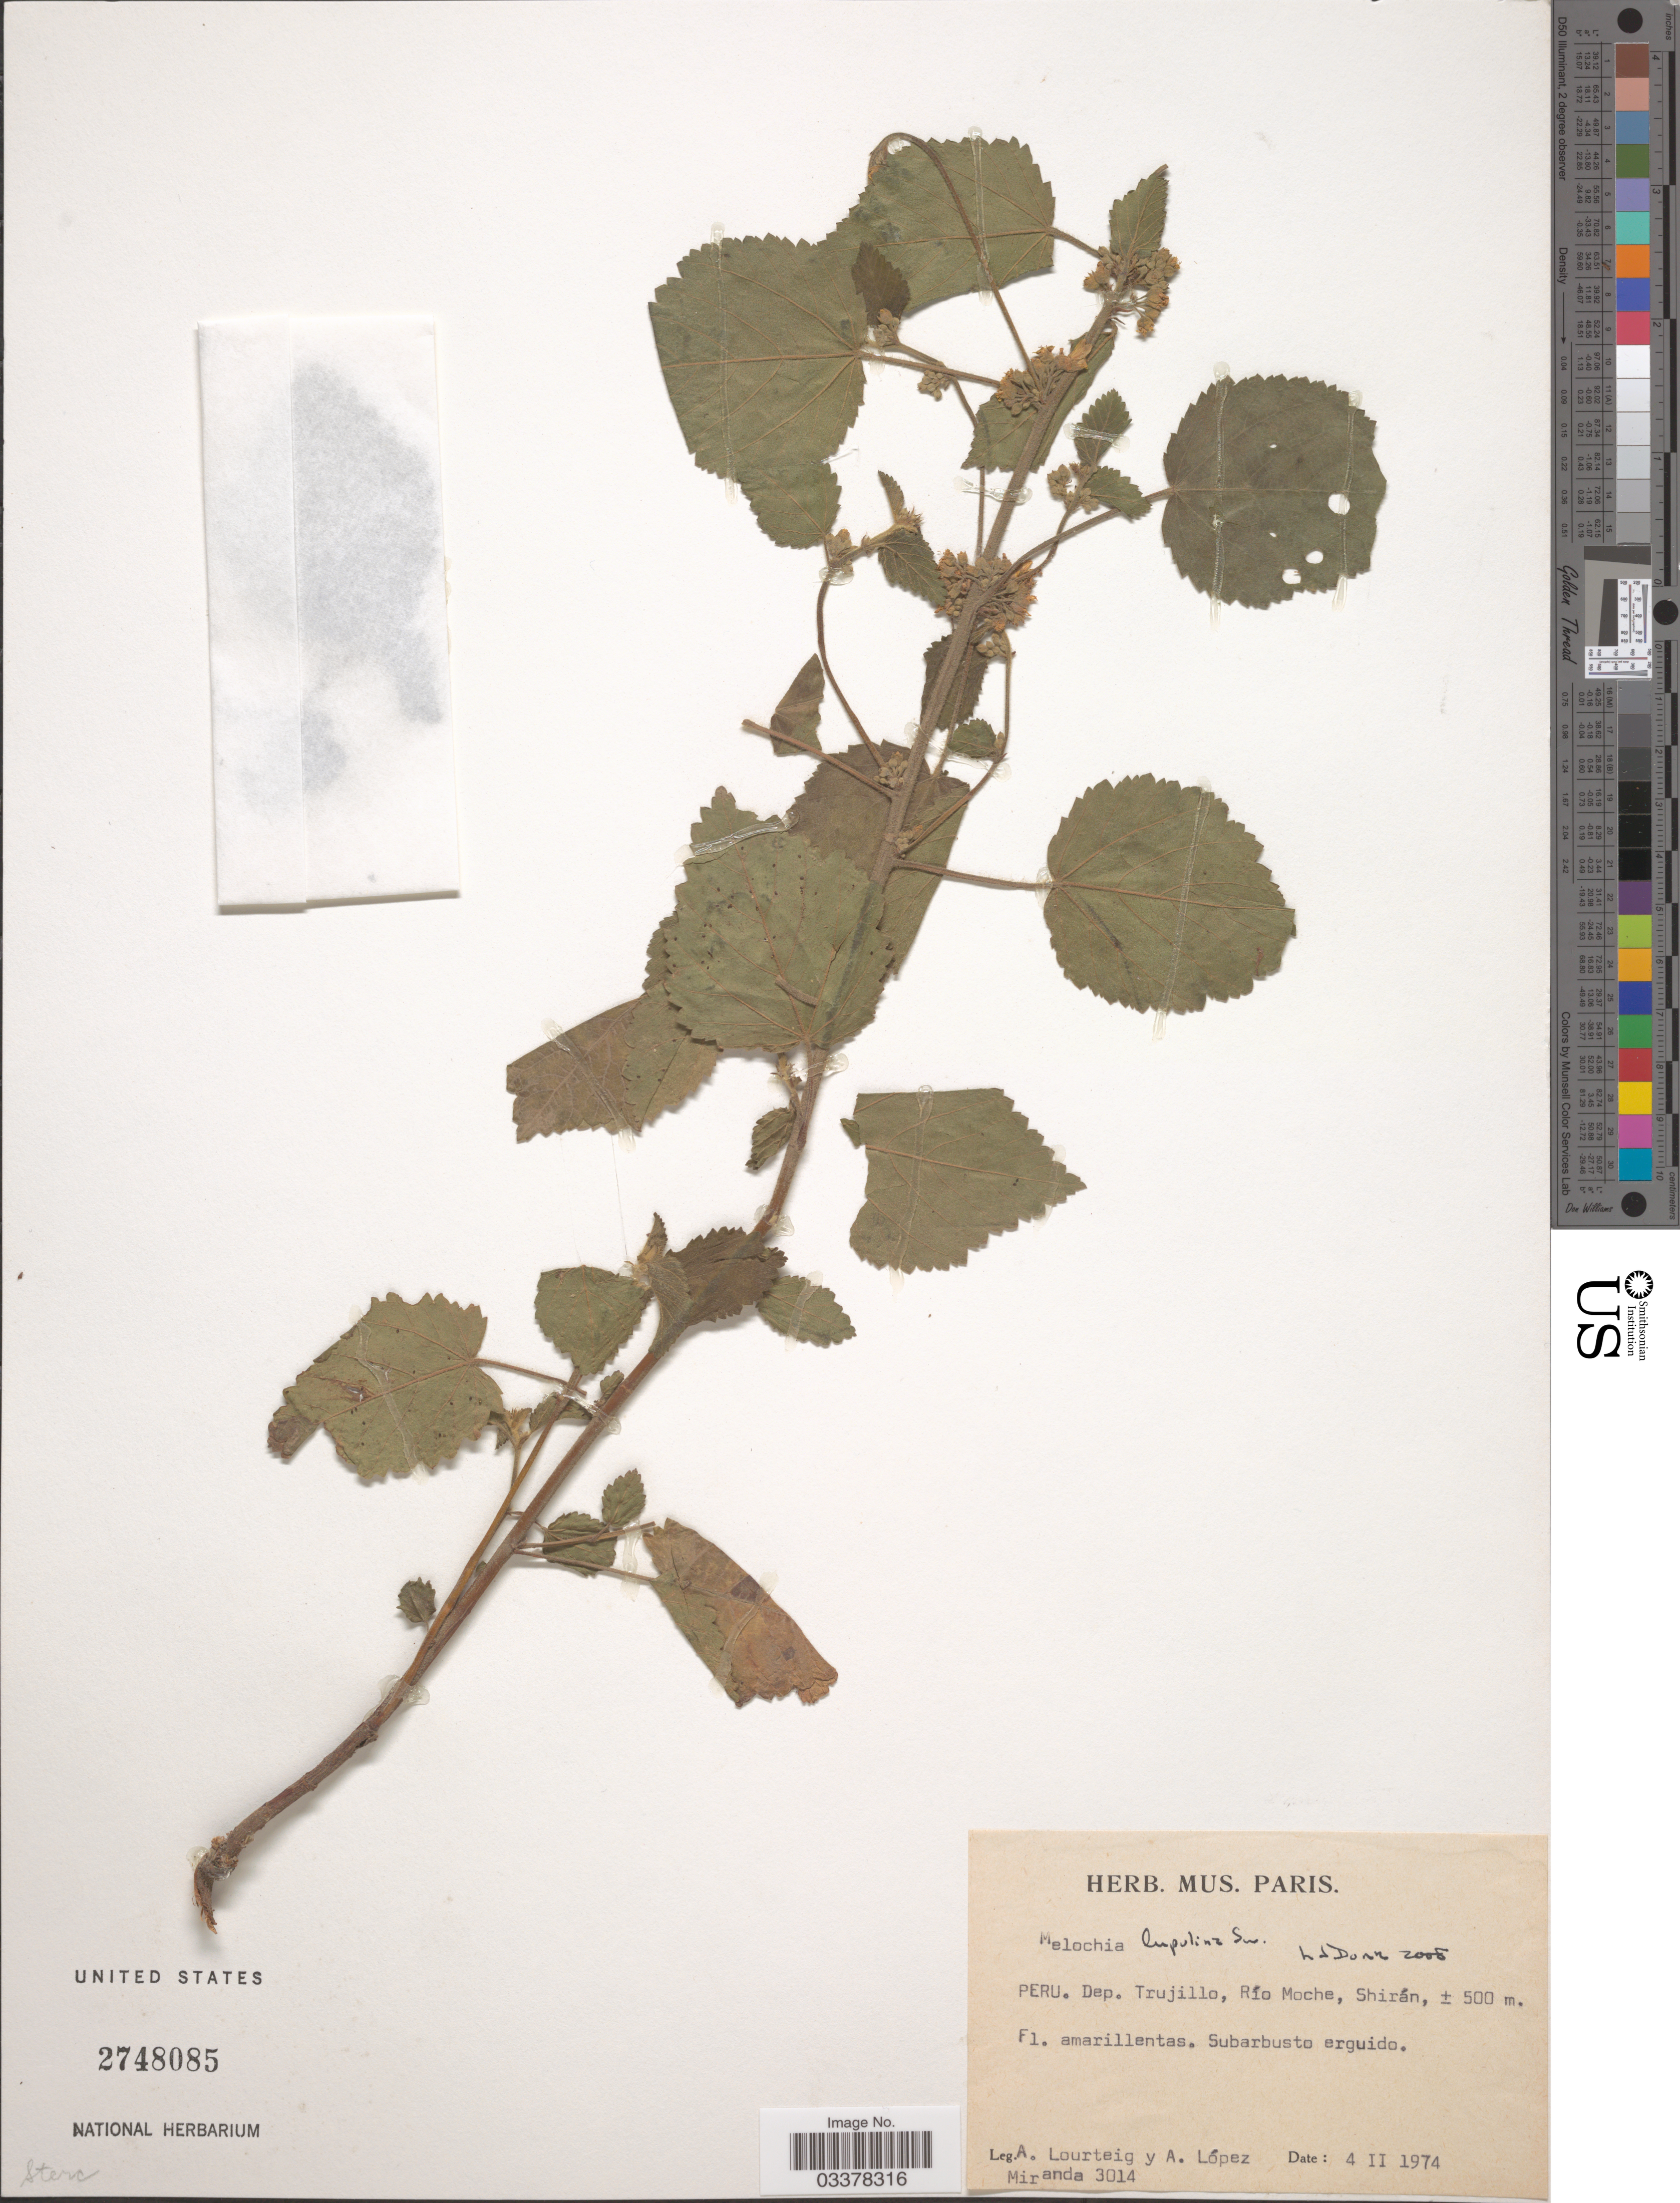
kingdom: Plantae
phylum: Tracheophyta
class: Magnoliopsida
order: Malvales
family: Malvaceae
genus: Melochia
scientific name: Melochia lupulina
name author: Sw.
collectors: A. Lourteig & A. López M.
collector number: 3014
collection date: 1974-02-04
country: Venezuela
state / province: Trujillo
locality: Dep. Trujillo, Río Moche, Shirán.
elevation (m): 500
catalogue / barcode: US 2748085